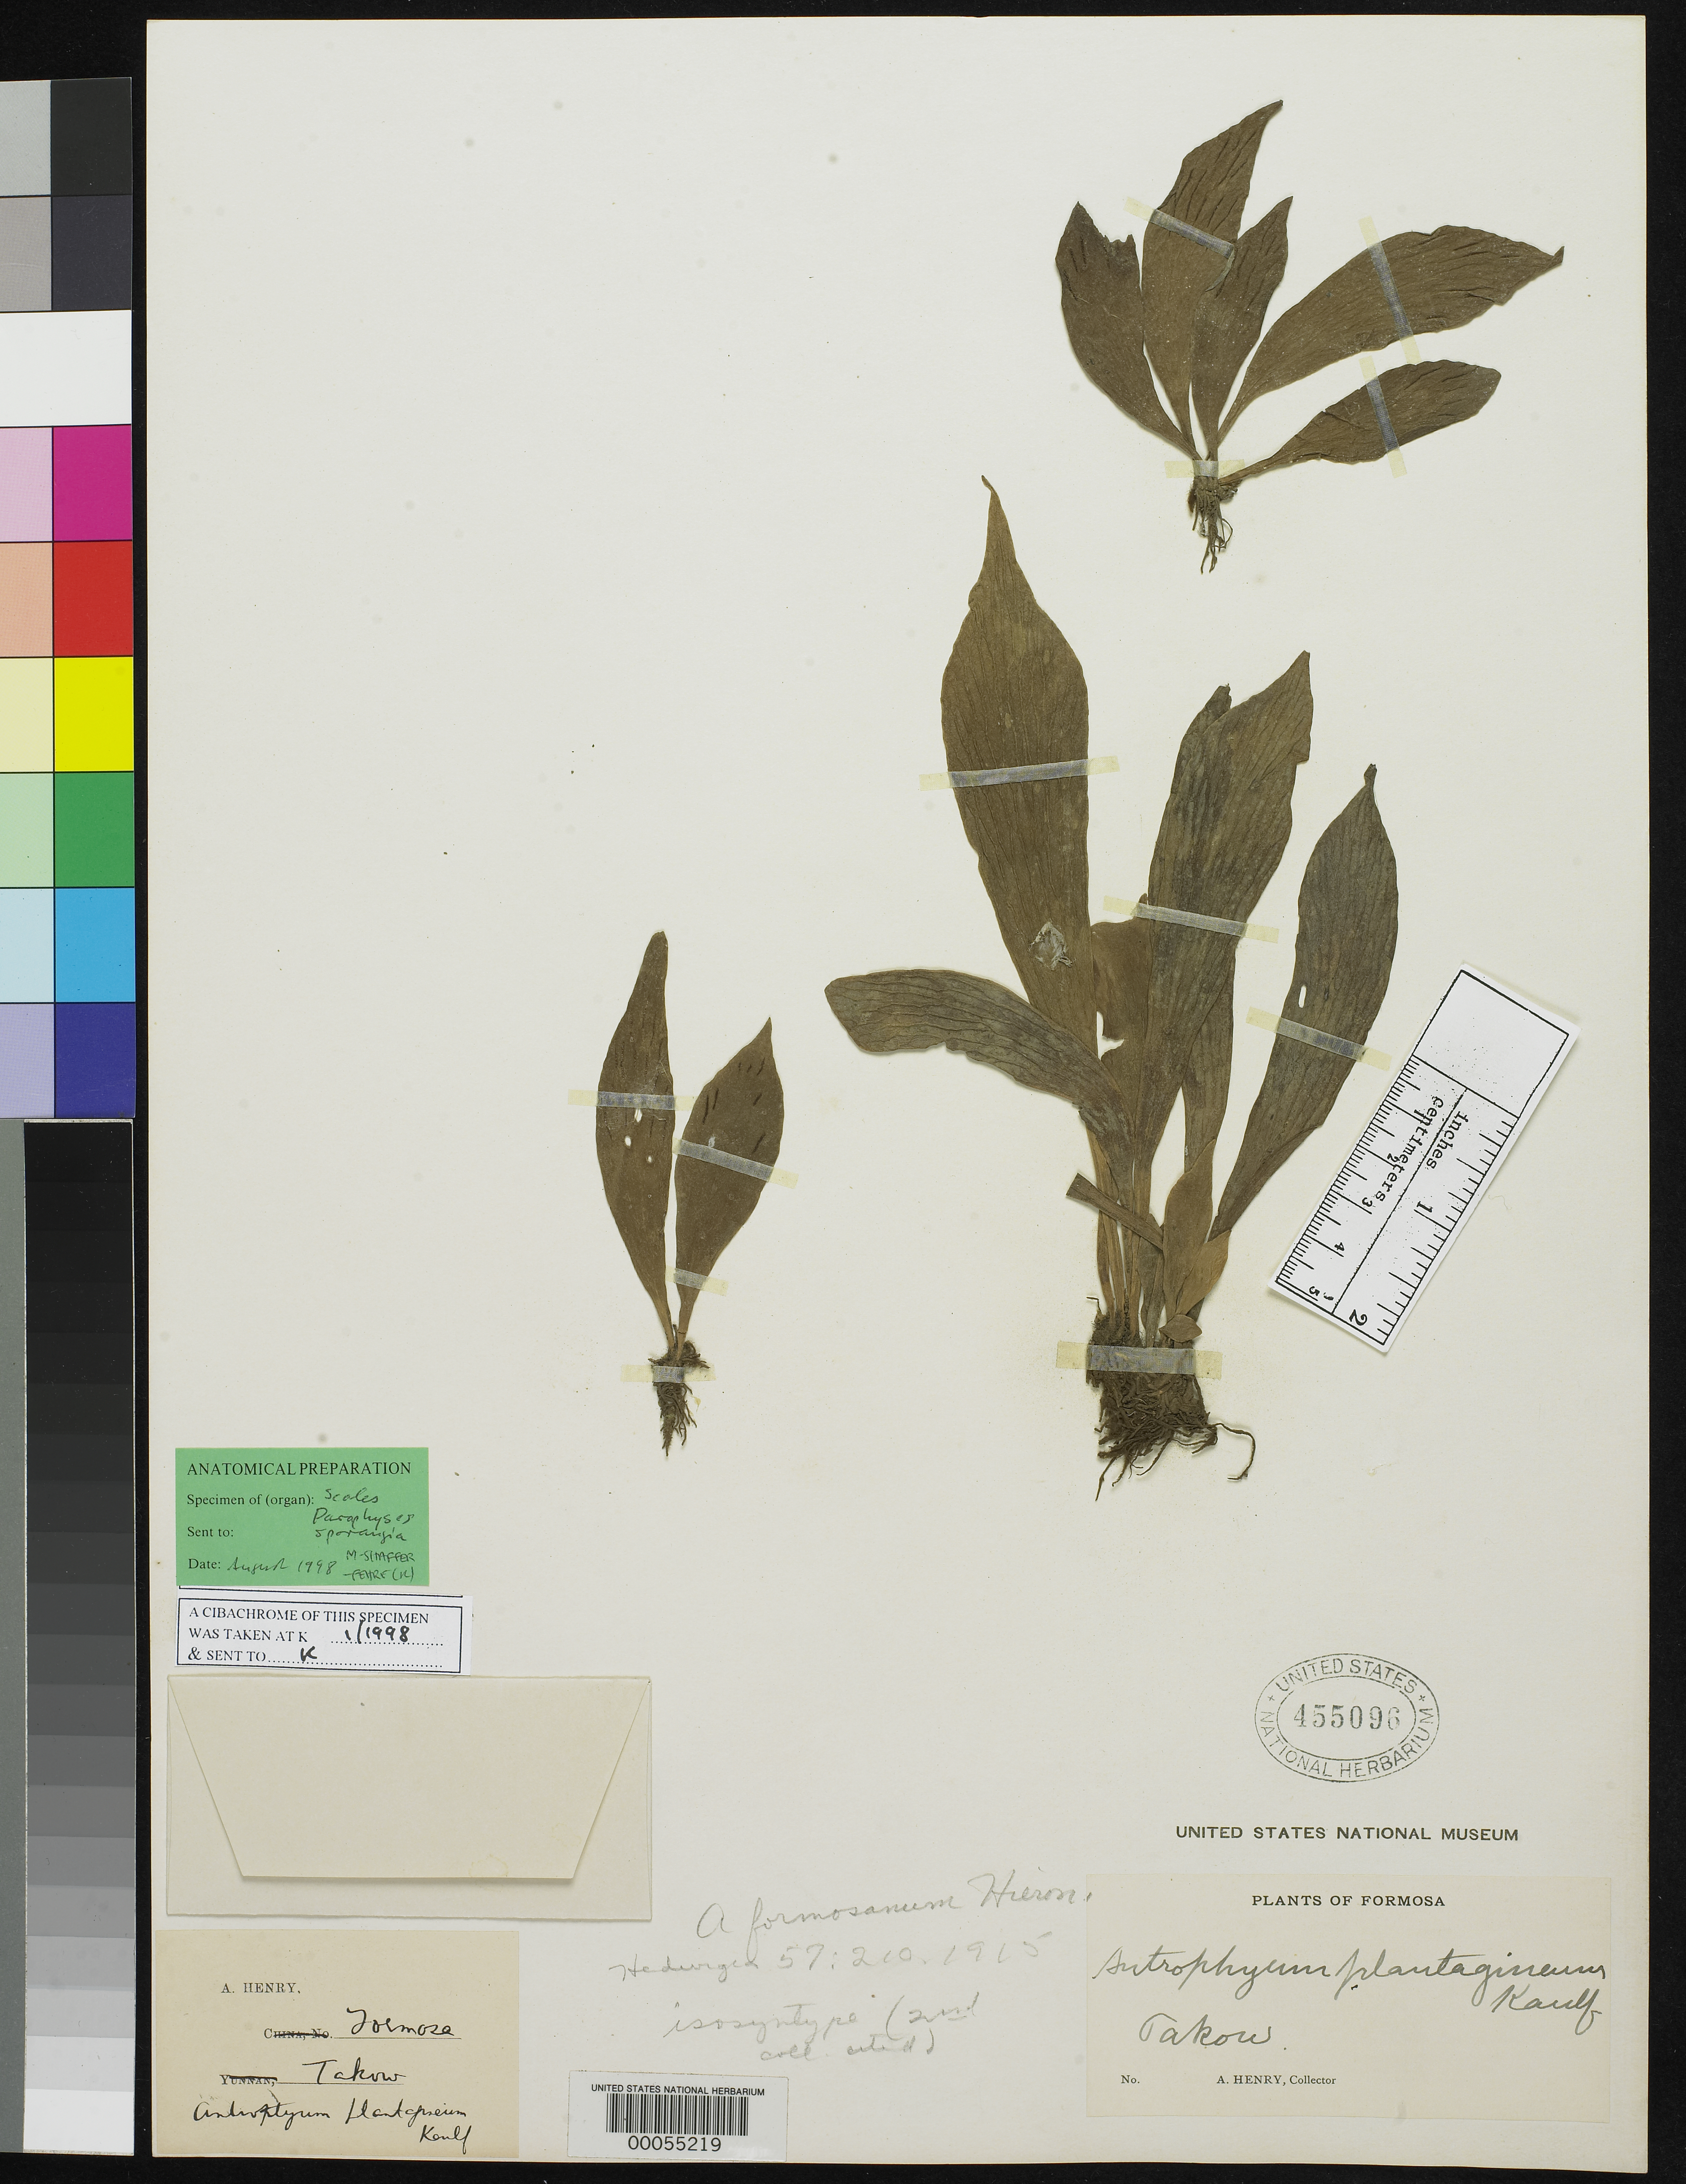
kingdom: Plantae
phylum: Tracheophyta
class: Polypodiopsida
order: Polypodiales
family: Pteridaceae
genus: Antrophyum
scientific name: Antrophyum formosanum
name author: Hieron.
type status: Isosyntype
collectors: A. Henry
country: Taiwan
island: Taiwan [Formosa]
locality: Takau.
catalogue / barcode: US 455096